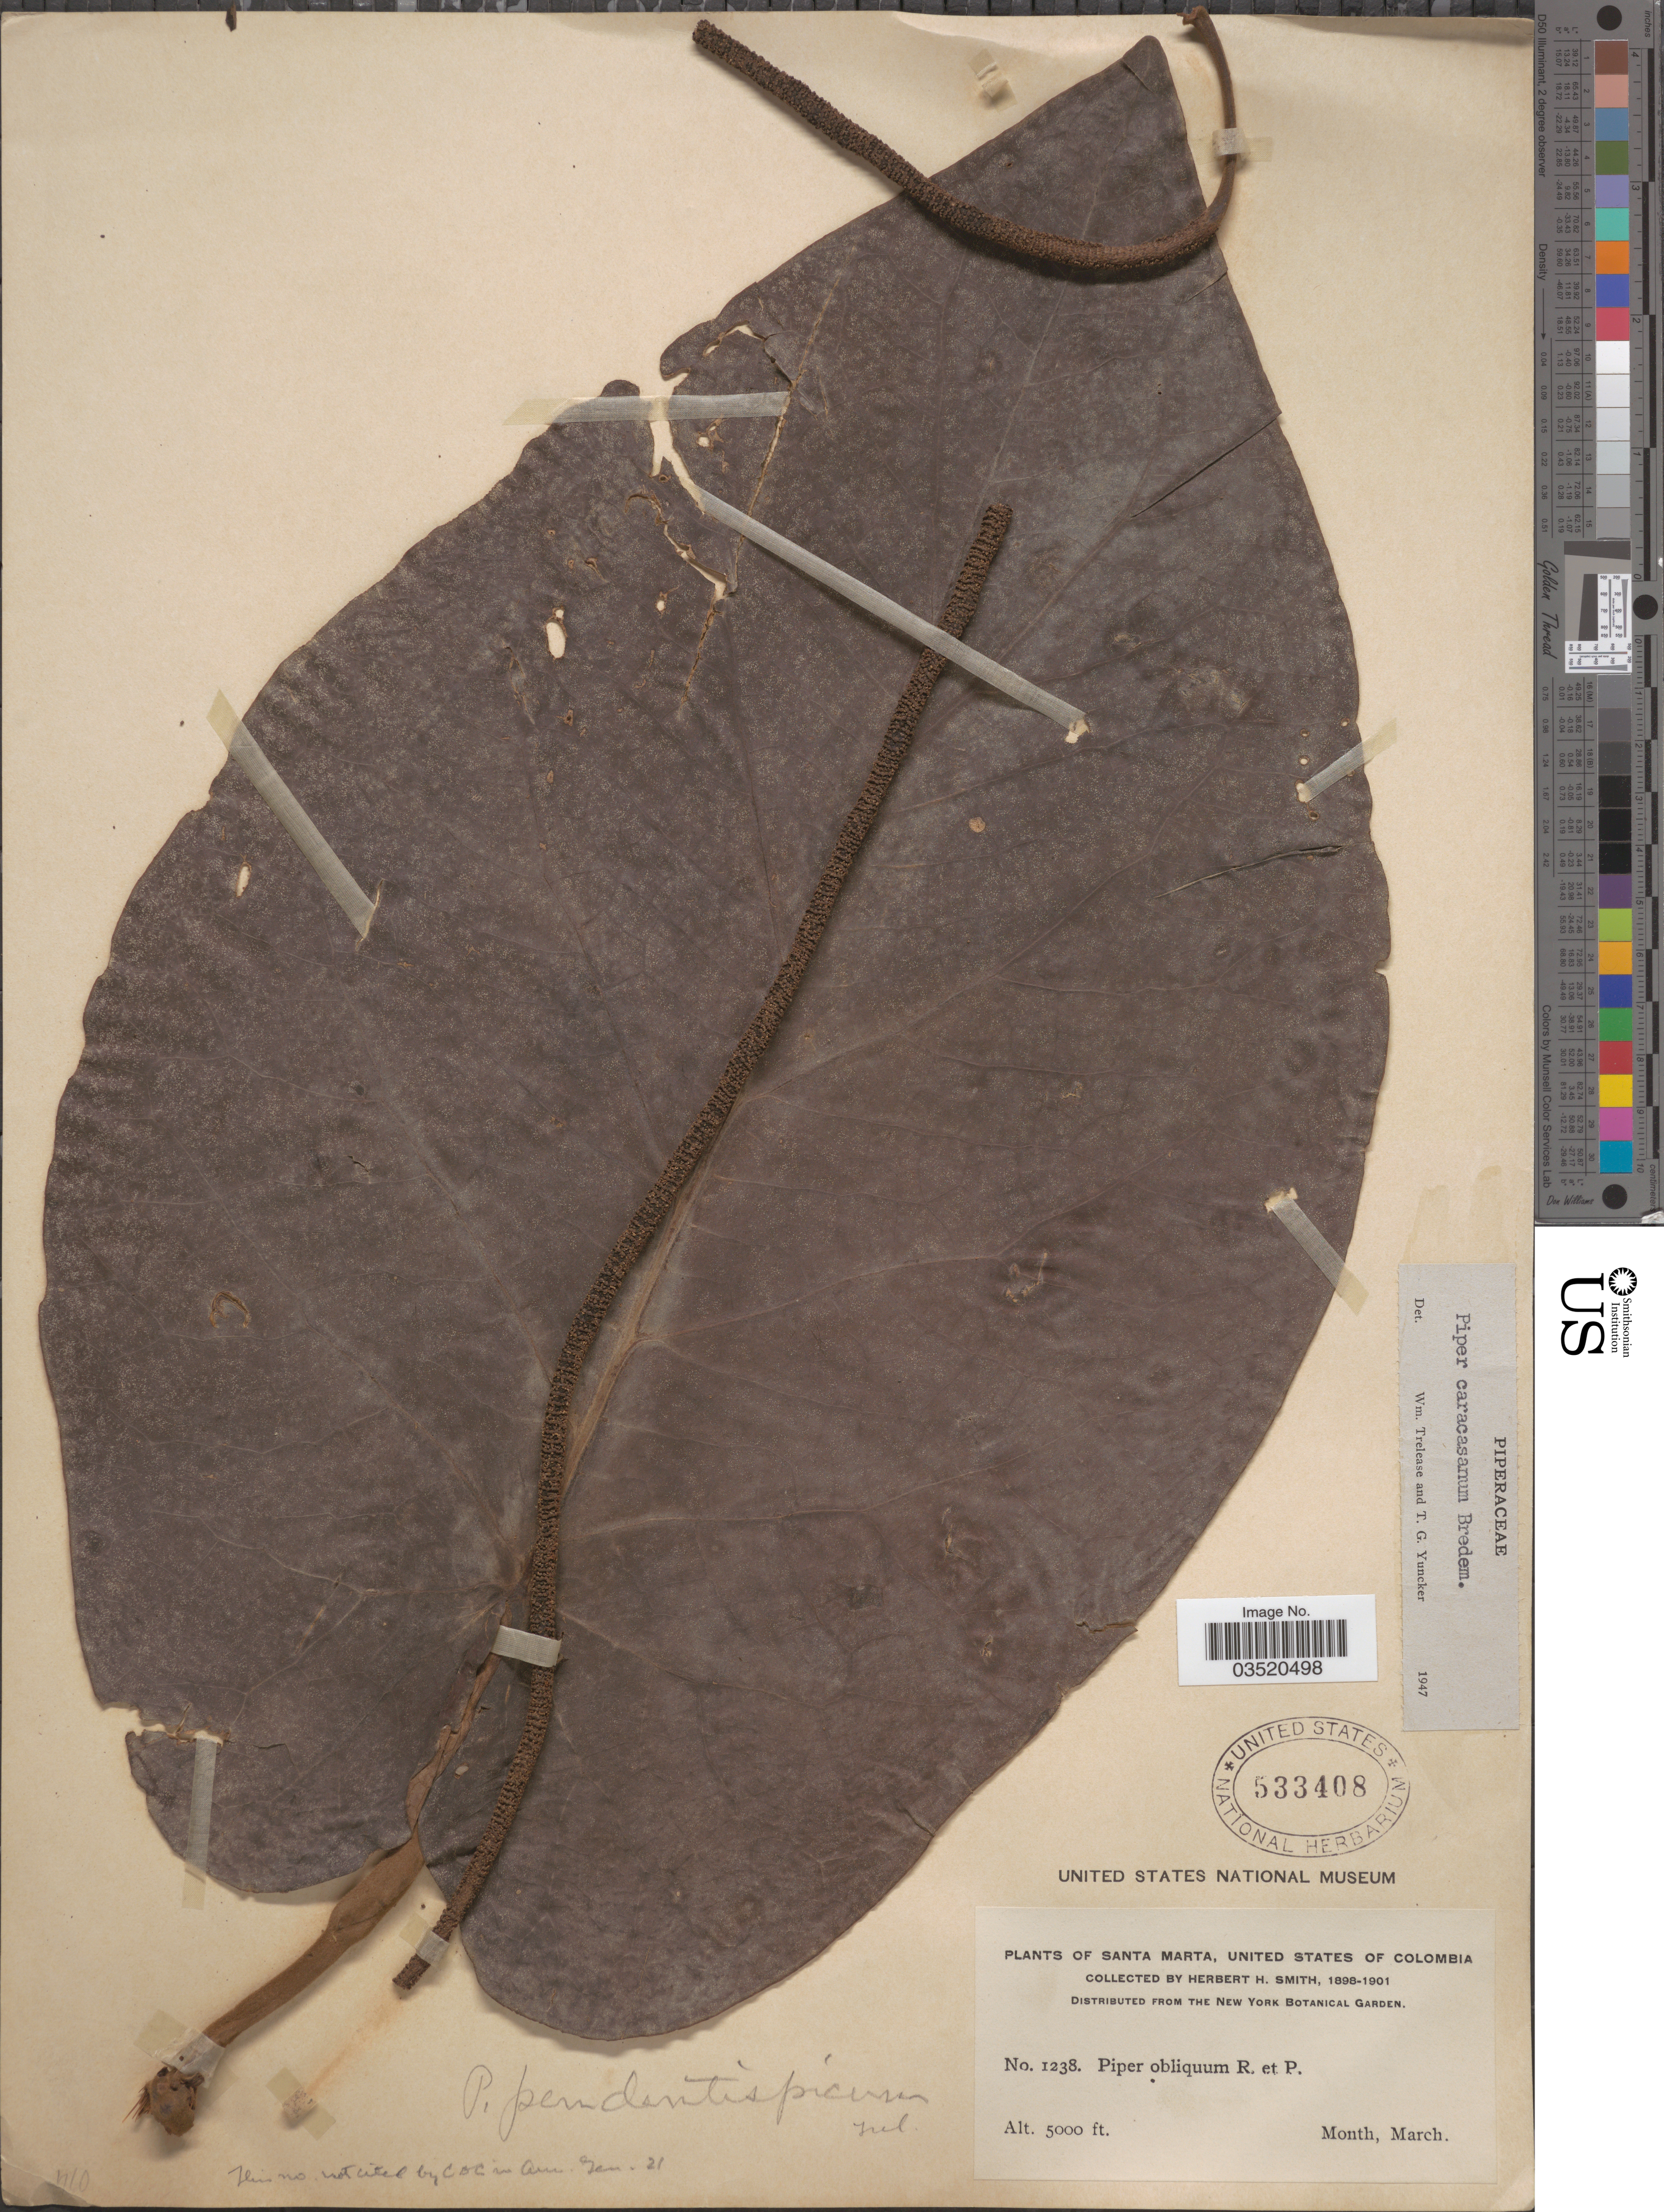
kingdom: Plantae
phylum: Tracheophyta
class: Magnoliopsida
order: Piperales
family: Piperaceae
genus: Piper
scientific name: Piper pendentispicum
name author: Trel. & Yunck.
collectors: Herbert H. Smith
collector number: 1238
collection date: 1898-03/1901-03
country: Colombia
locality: Santa Marta, United States of Colombia.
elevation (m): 1524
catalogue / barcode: US 533408